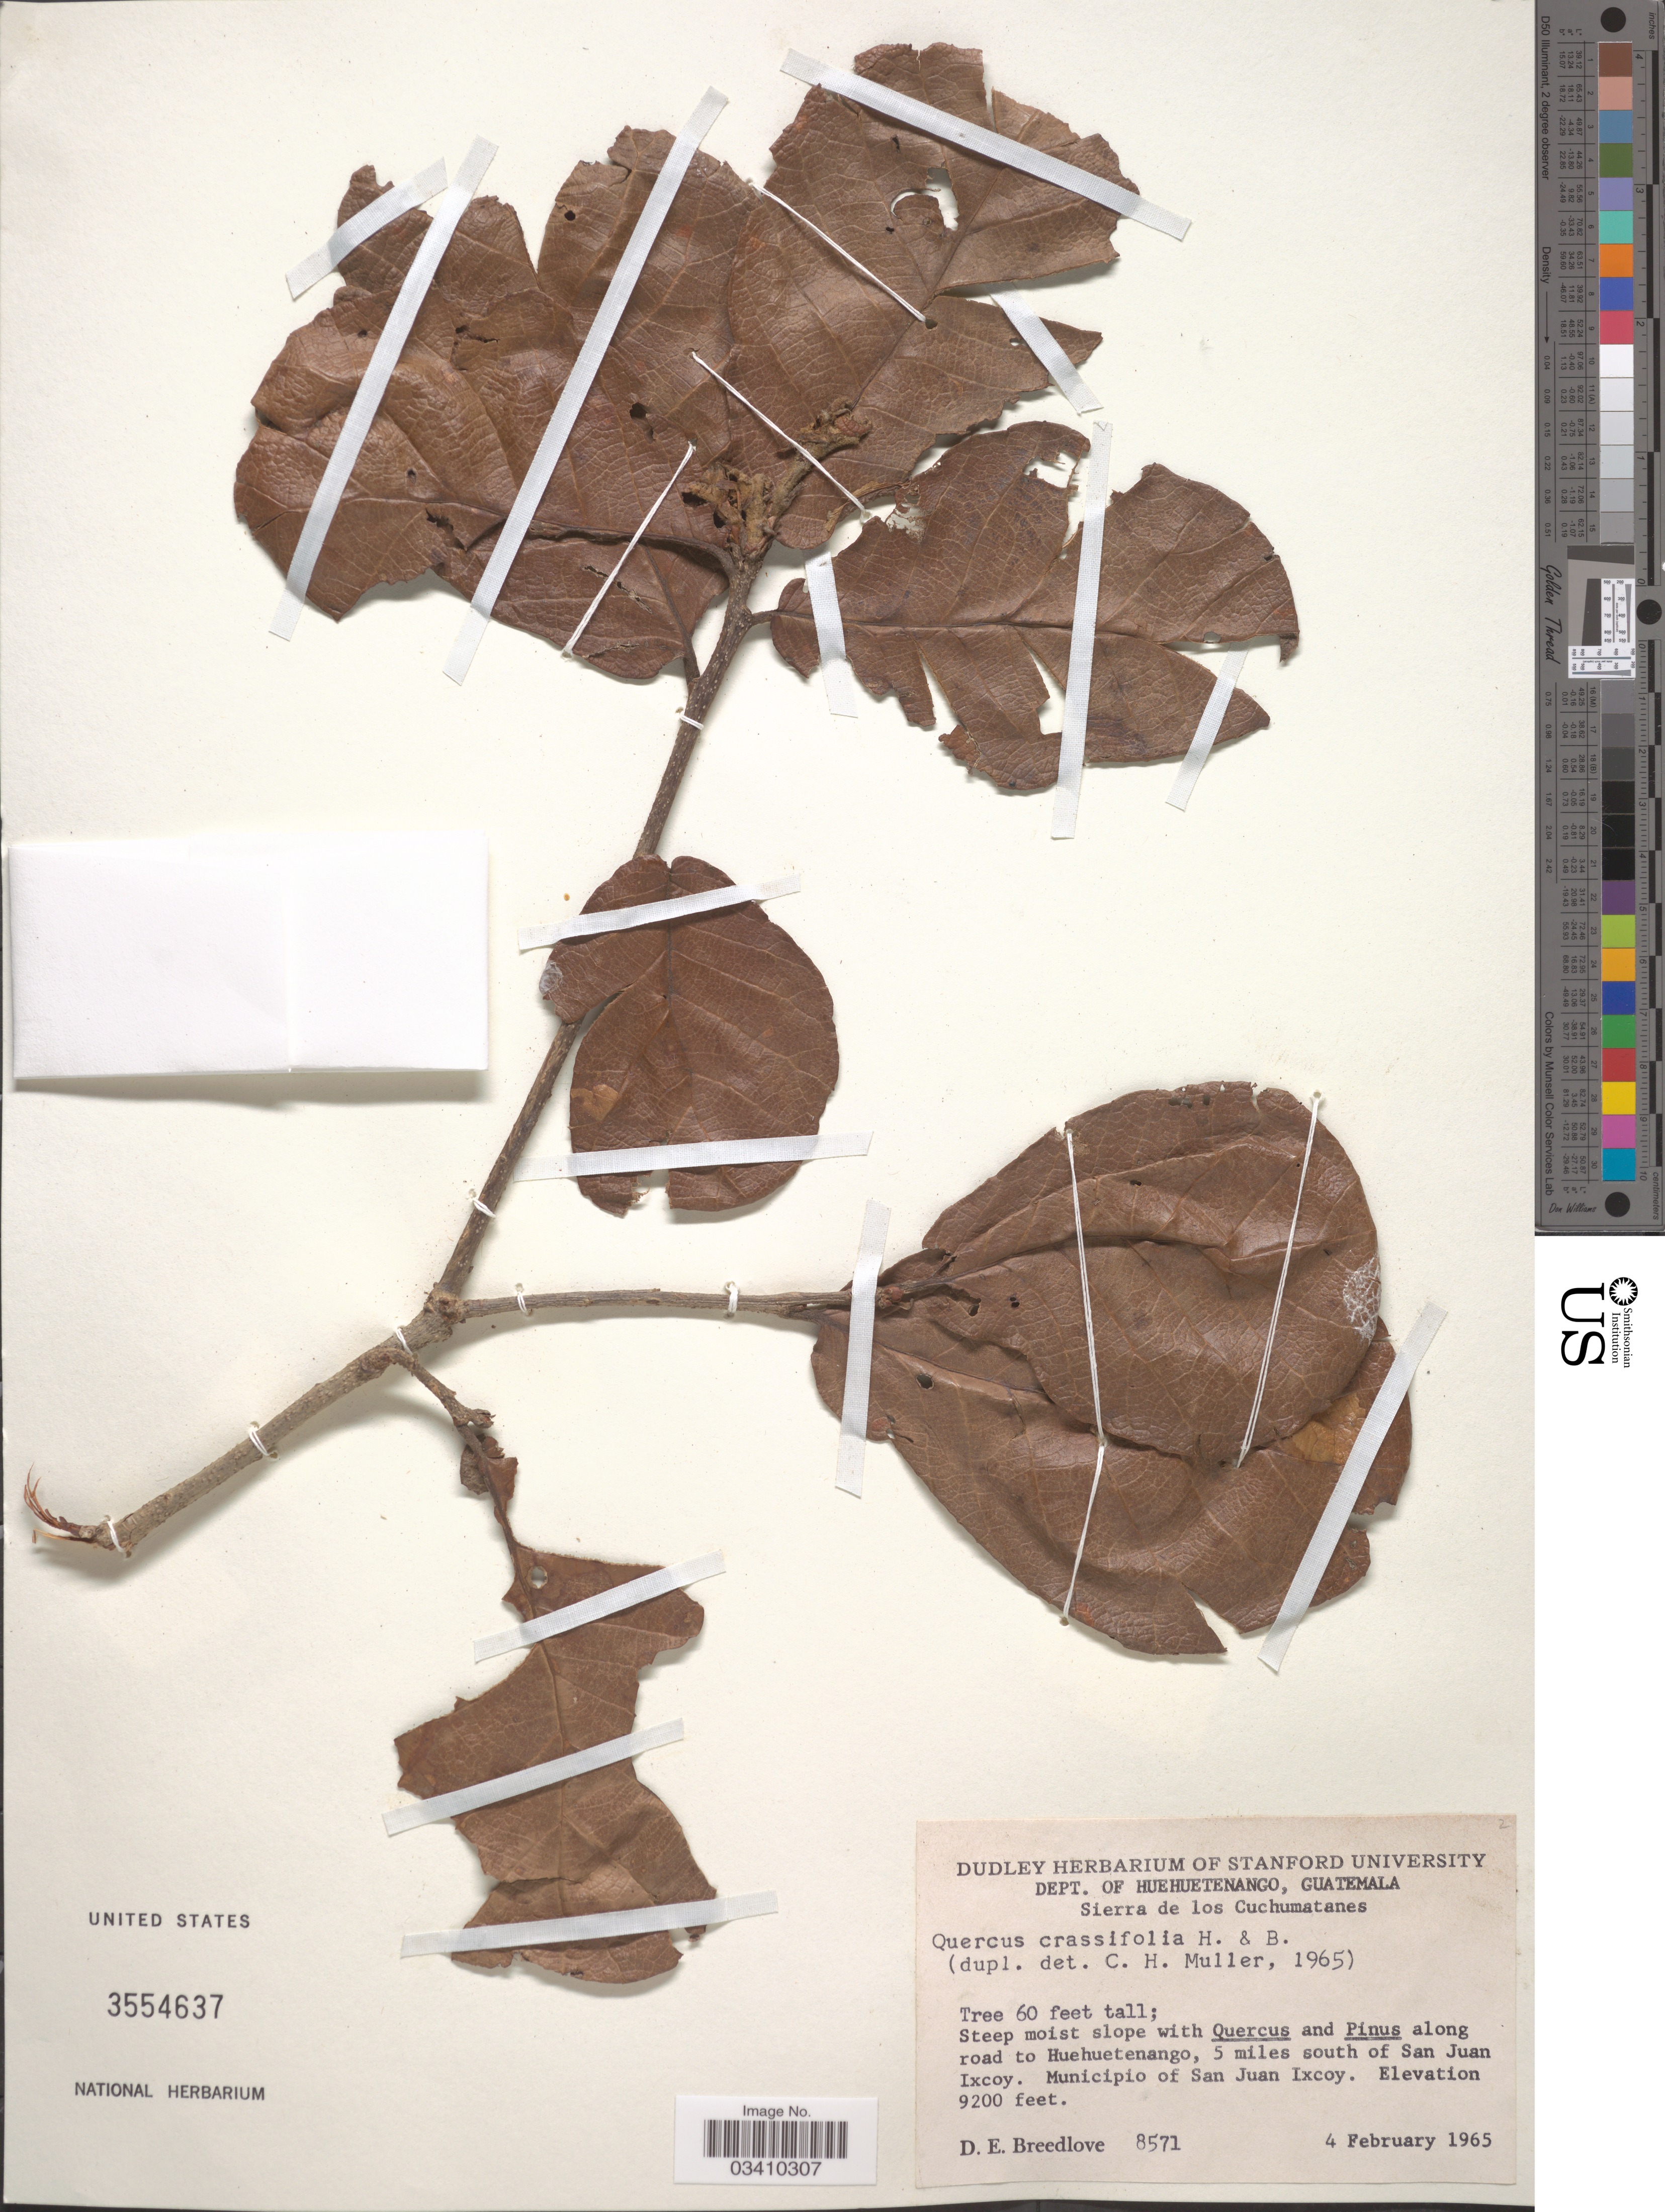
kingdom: Plantae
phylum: Tracheophyta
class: Magnoliopsida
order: Fagales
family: Fagaceae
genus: Quercus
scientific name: Quercus crassifolia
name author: Humb. & Bonpl.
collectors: D. E. Breedlove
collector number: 8571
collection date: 1965-02-04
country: Guatemala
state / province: Huehuetenango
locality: Dept. of Huehuetenango. Sierra de los Cuchumatanes. Along road to Huehuetenango, 5 miles south of San Juan Ixcoy. Municipio of San Juan Ixcoy.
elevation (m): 2804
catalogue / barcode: US 3554637